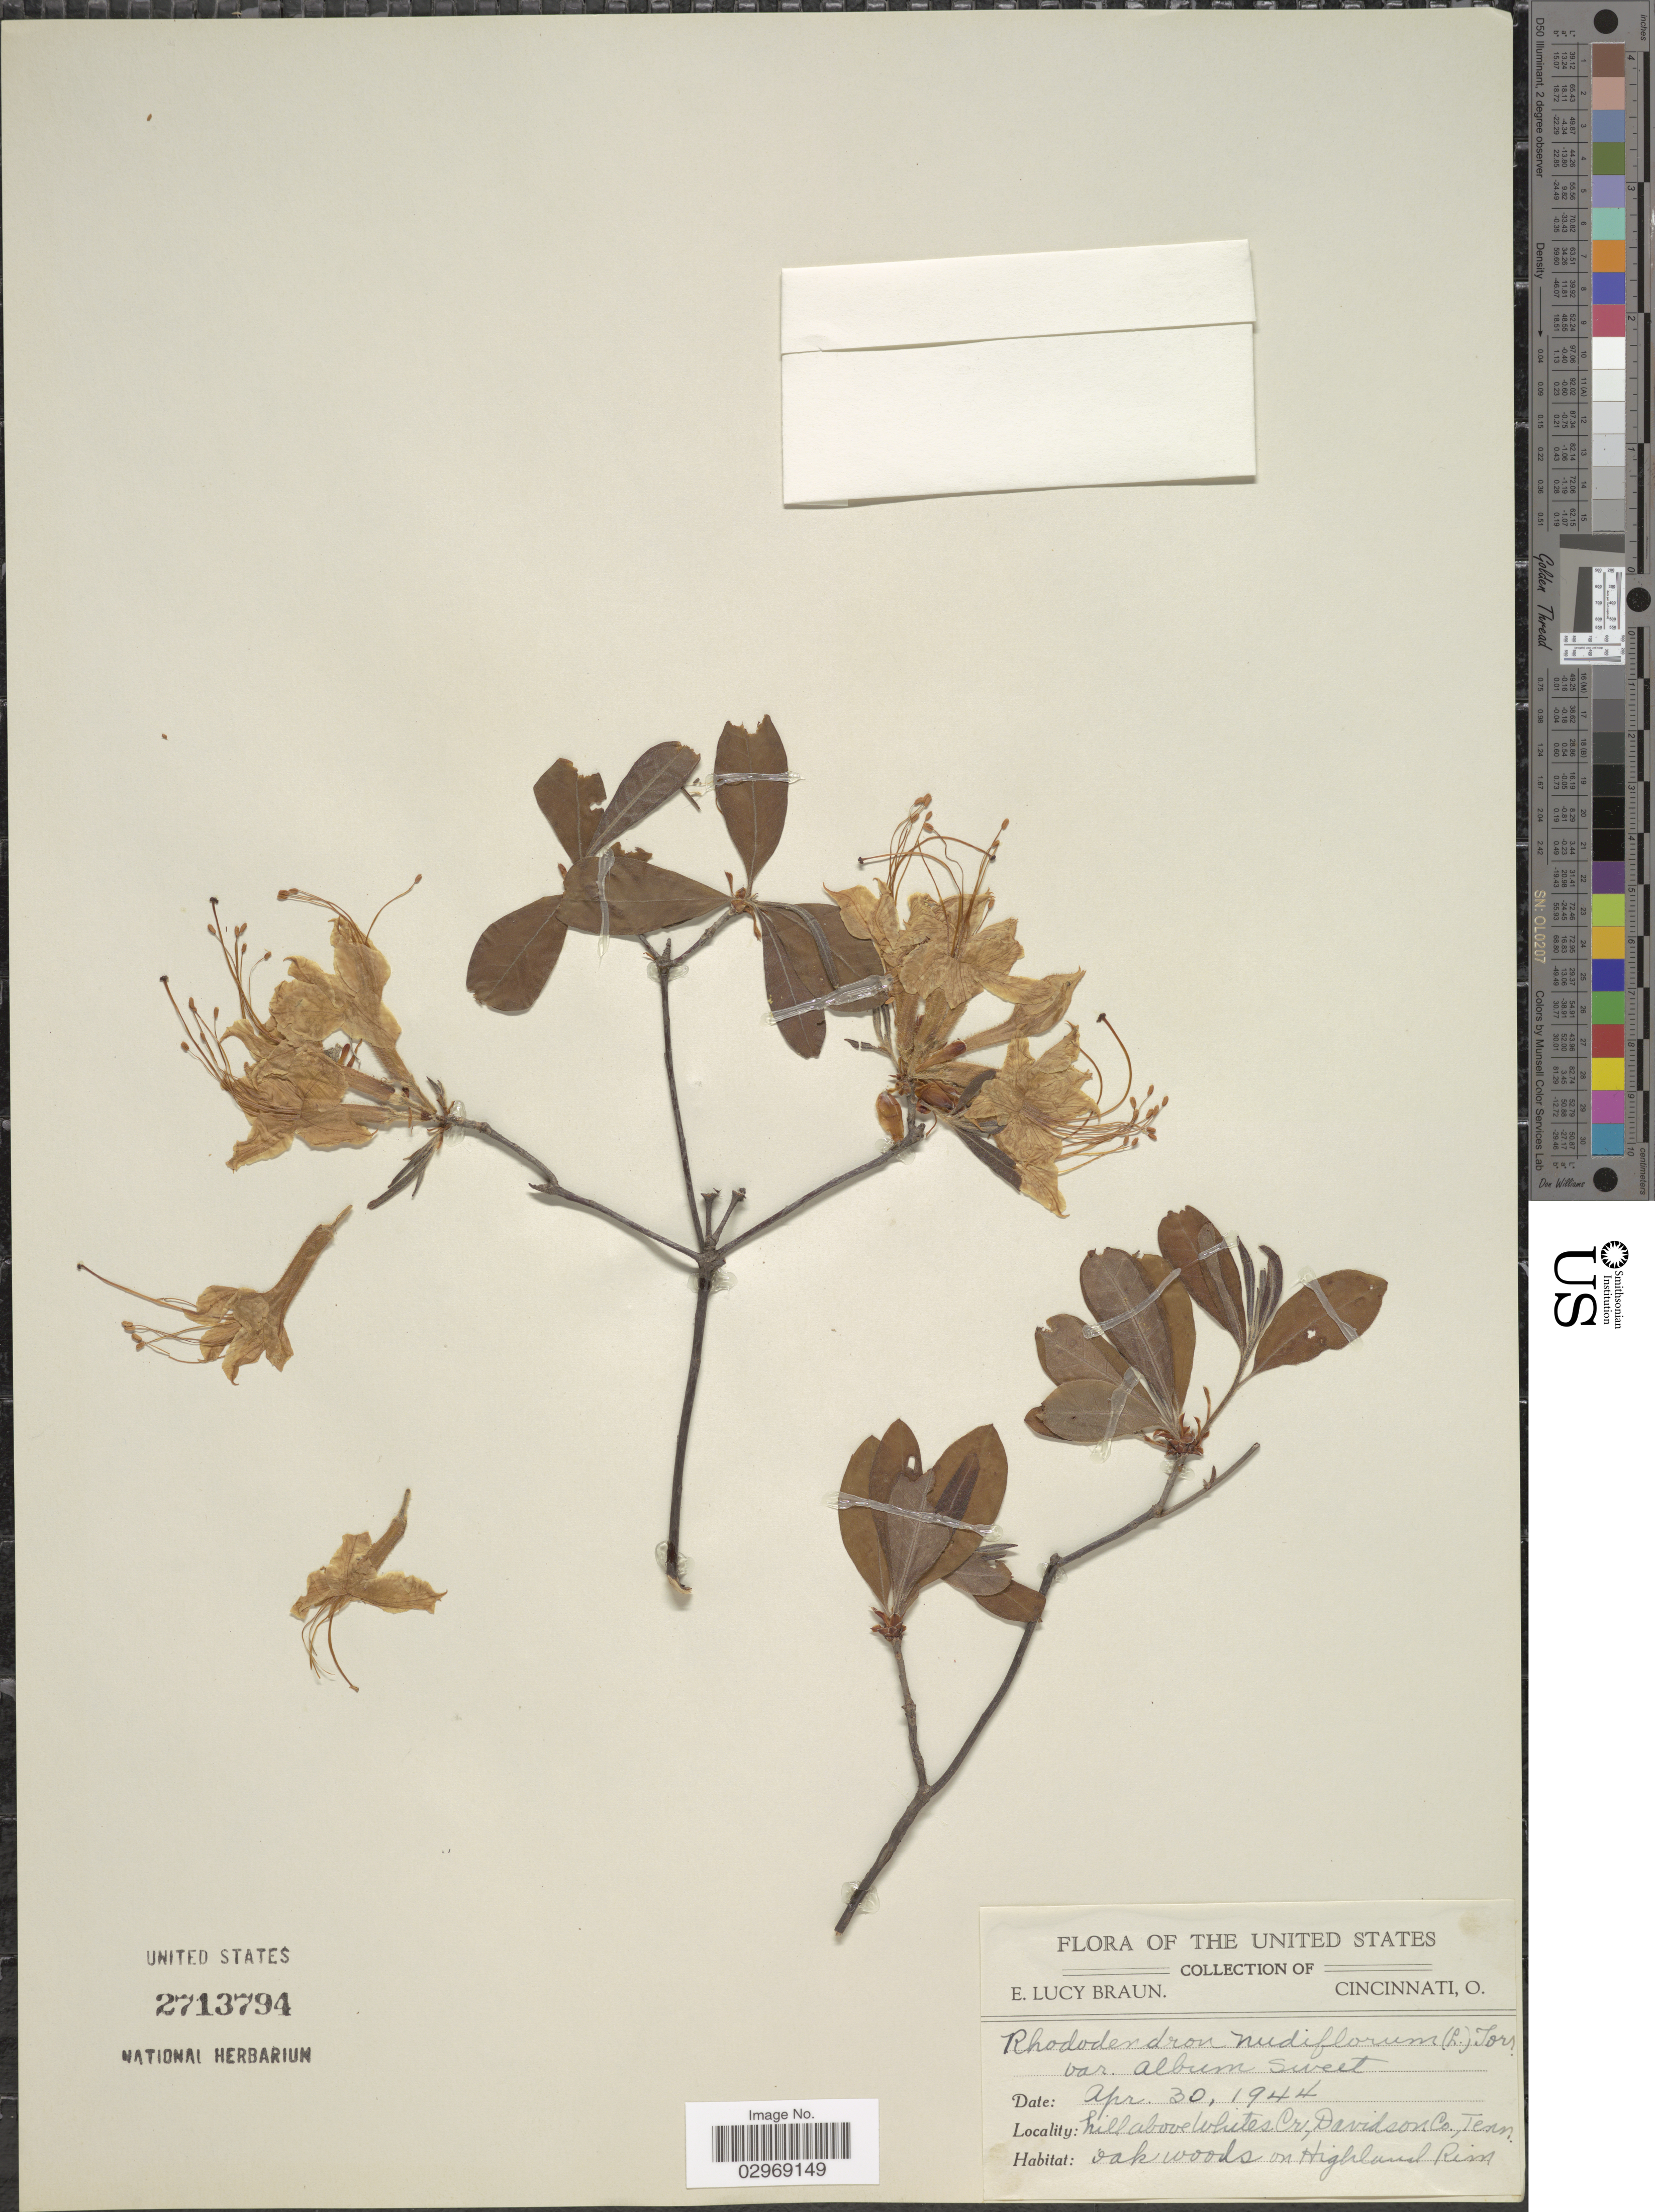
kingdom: Plantae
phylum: Tracheophyta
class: Magnoliopsida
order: Ericales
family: Ericaceae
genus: Rhododendron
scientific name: Rhododendron nudiflorum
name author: Torr.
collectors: E. L. Braun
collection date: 1944-04-30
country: United States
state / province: Texas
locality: Hill above Whites Cr., Davidson Co. Oak woods on Highland Rim.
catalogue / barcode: US 2713794